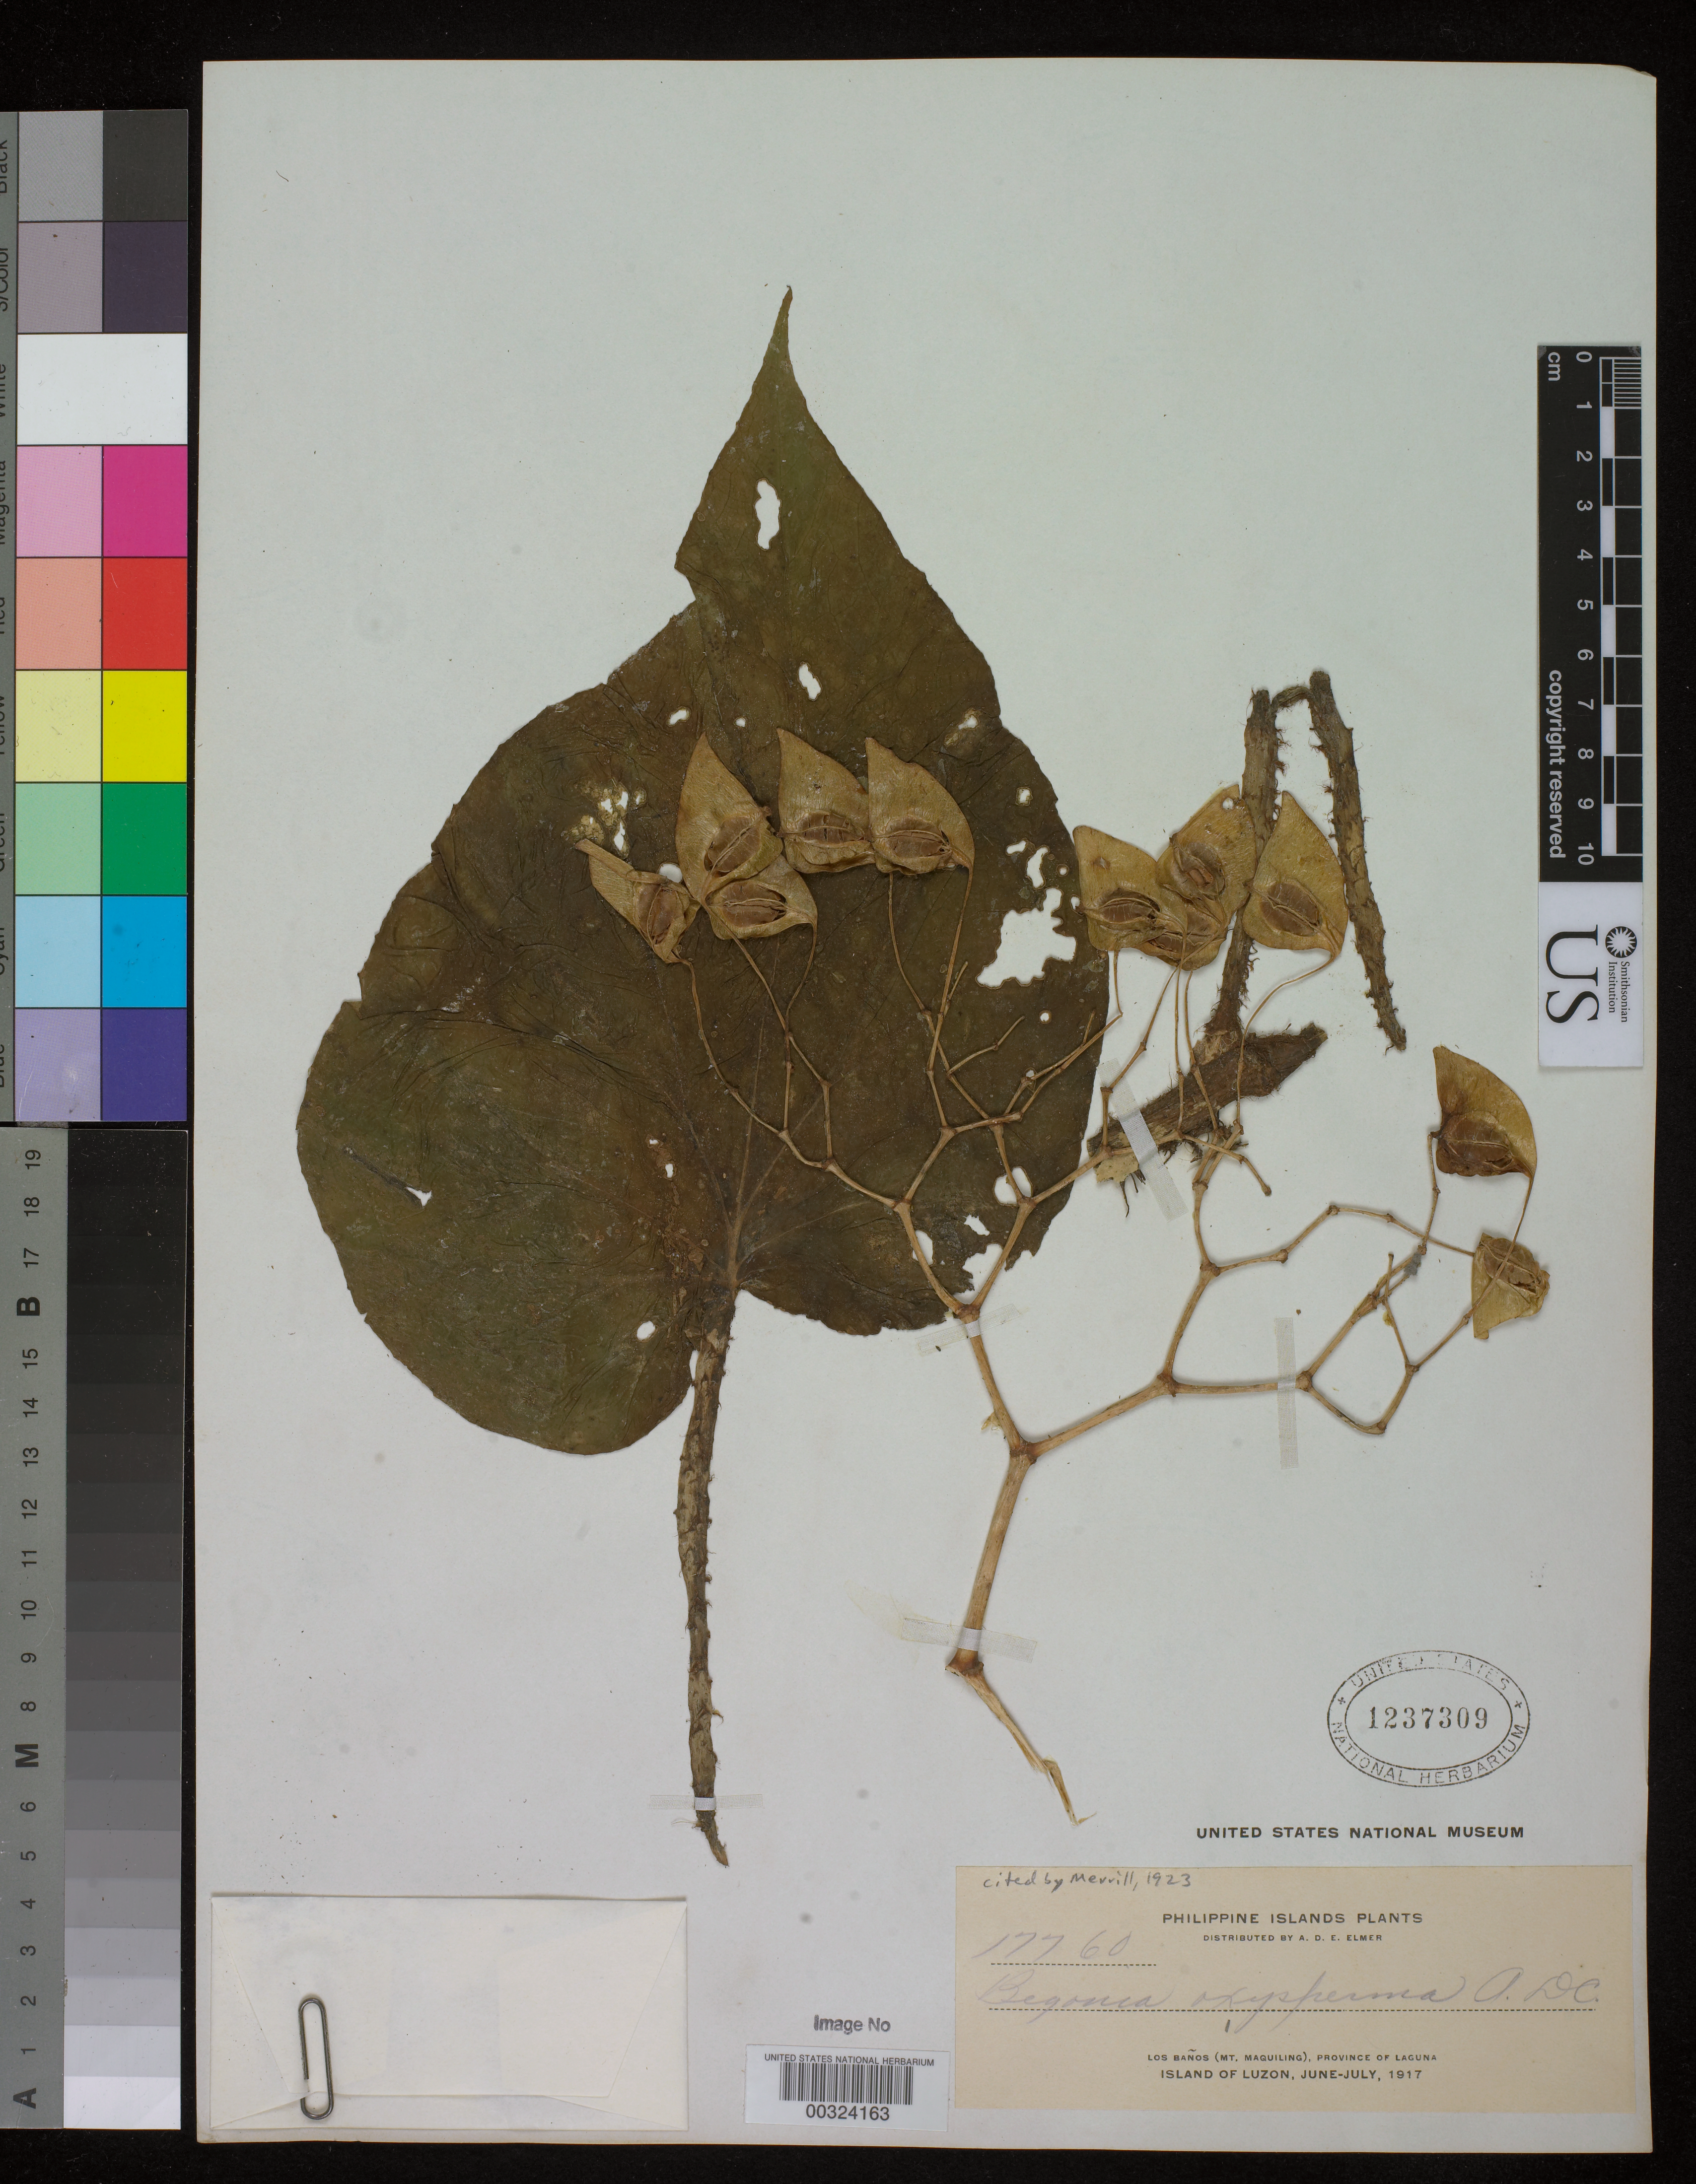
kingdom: Plantae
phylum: Tracheophyta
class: Magnoliopsida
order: Cucurbitales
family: Begoniaceae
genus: Begonia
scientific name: Begonia oxysperma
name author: A. DC.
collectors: A. D. E. Elmer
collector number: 17760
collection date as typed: Jun 1917 to -- Jul 1917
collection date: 1917-06/1917-07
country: Philippines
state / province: Calabarzon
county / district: Laguna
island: Luzon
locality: Los Banos, Mt. Maquiling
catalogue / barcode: US 1237309